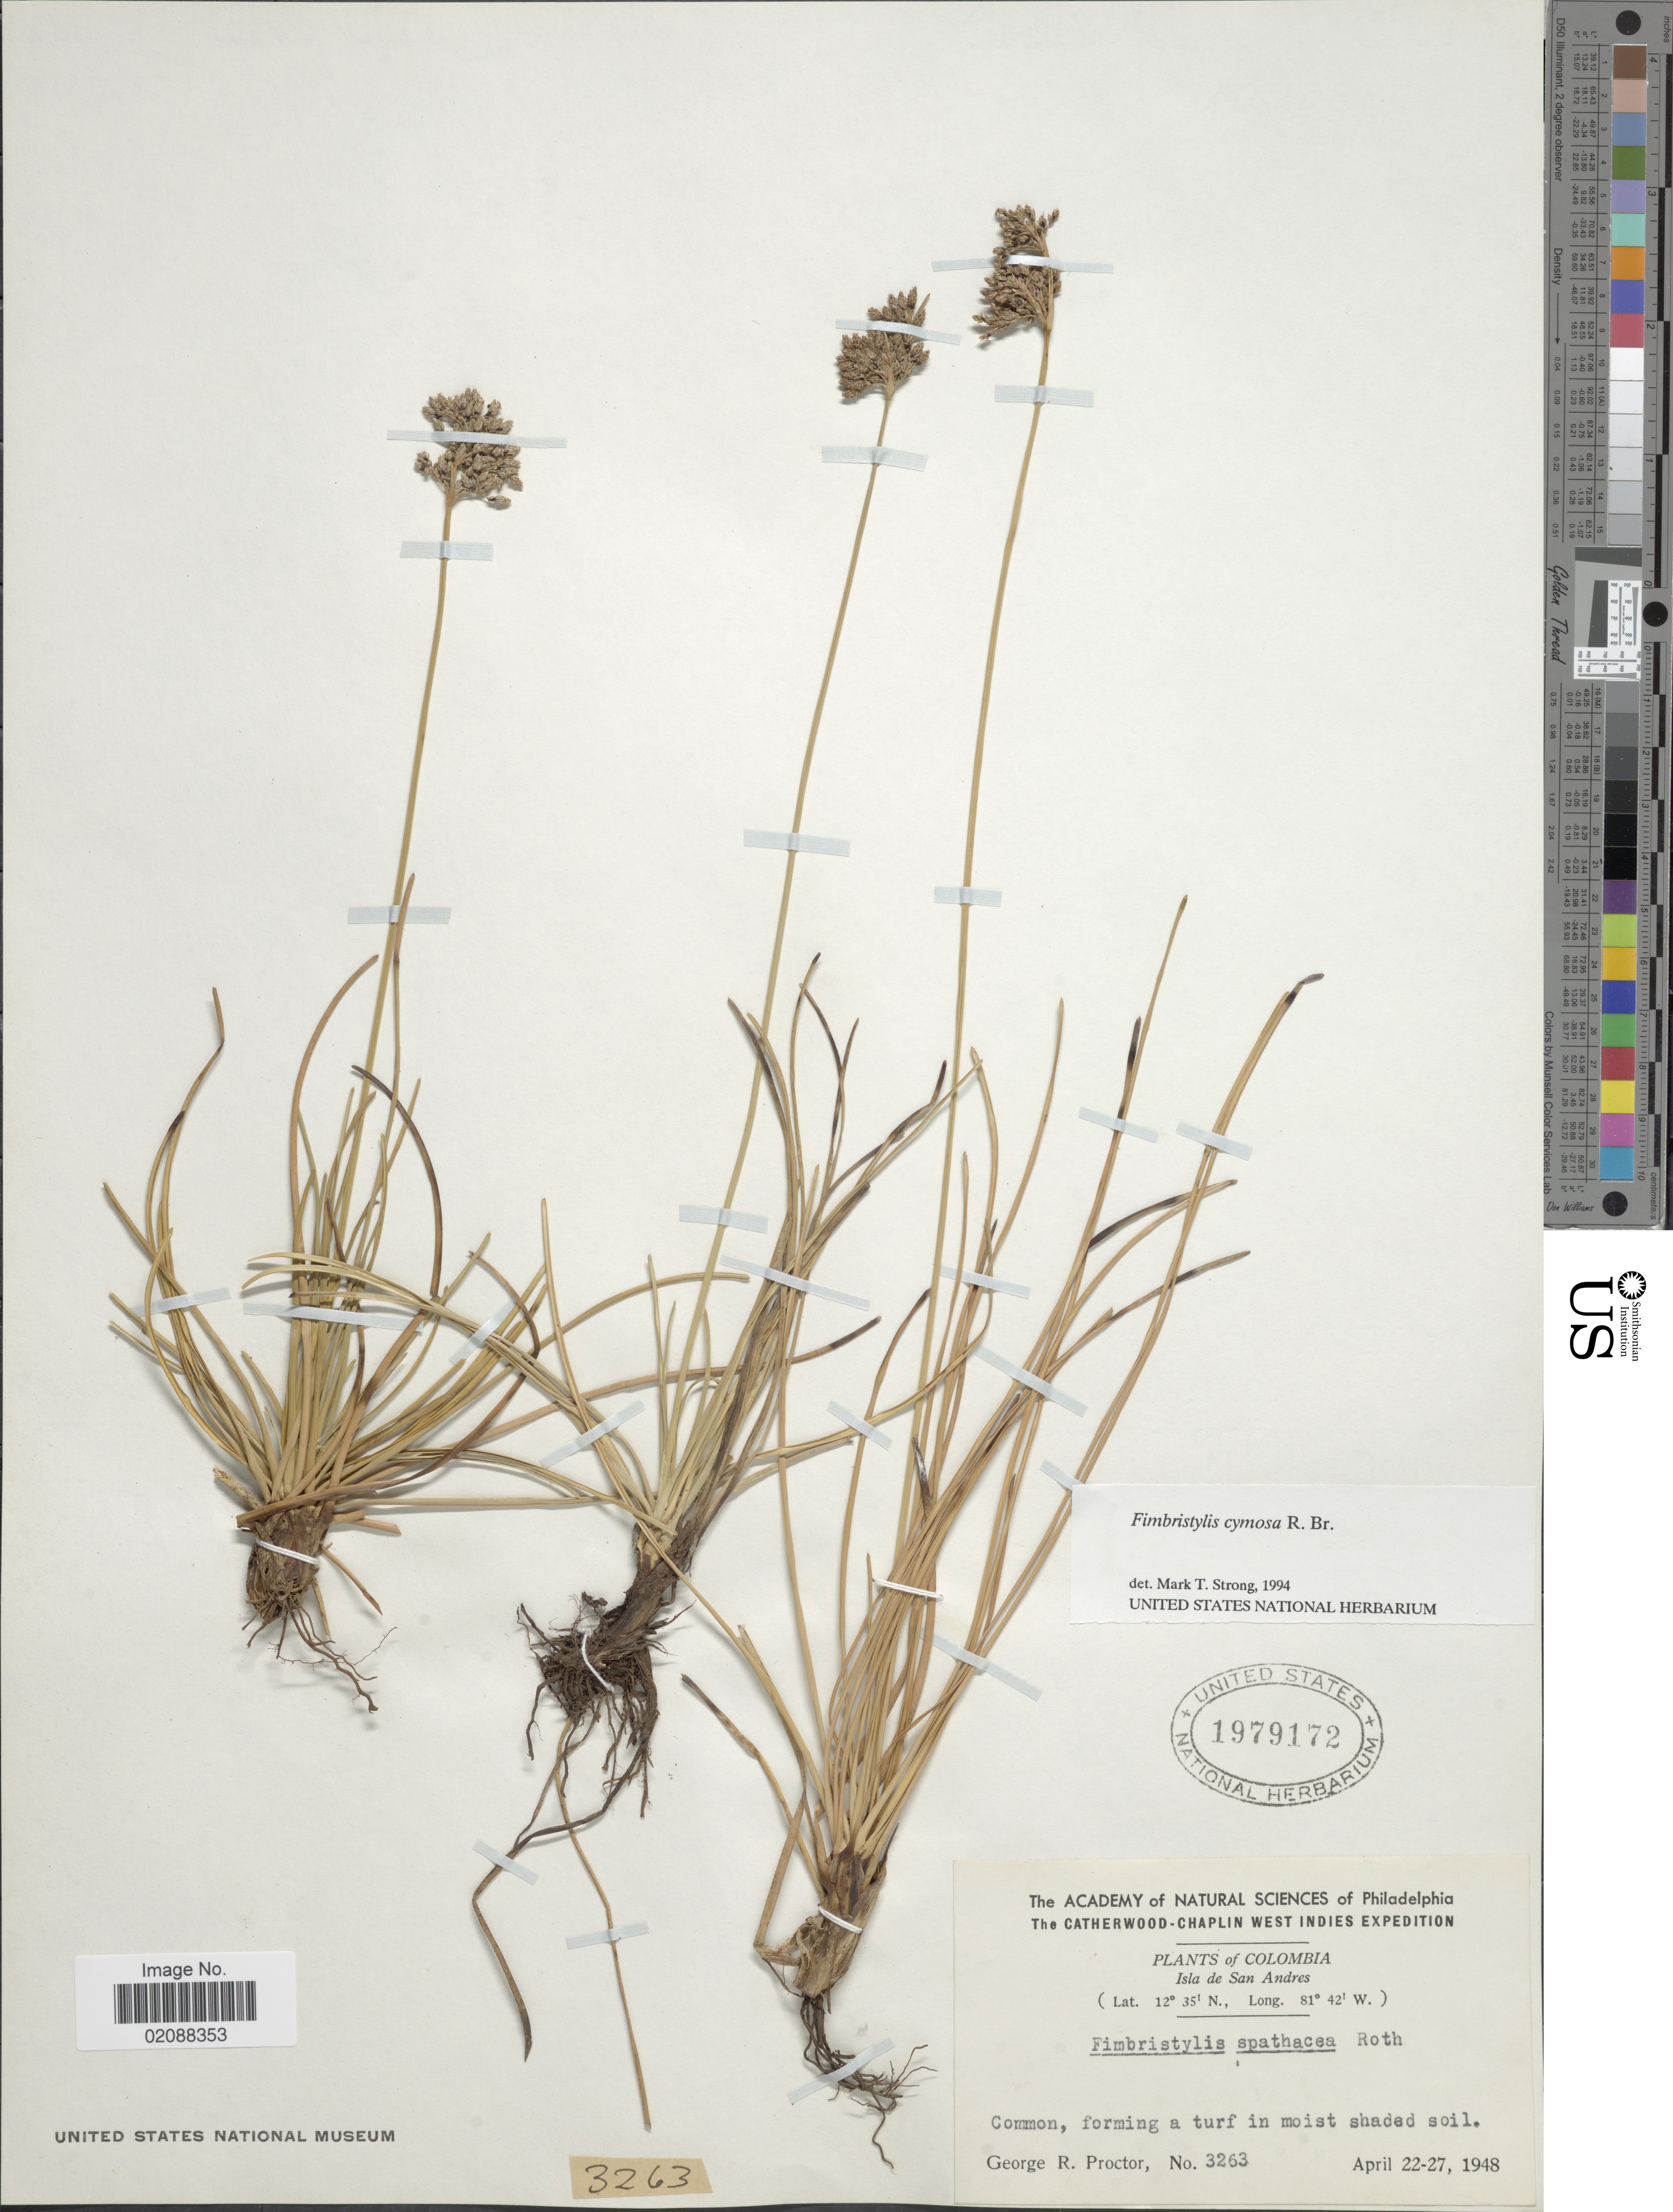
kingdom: Plantae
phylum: Tracheophyta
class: Liliopsida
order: Poales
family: Cyperaceae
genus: Fimbristylis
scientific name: Fimbristylis cymosa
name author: R. Br.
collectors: G. Proctor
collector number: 3263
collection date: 1948-04-22/1948-04-27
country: Colombia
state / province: San Andres y Providencia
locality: Catherwood-Chaplin West Indies, Isla de San Andres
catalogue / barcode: US 1979172